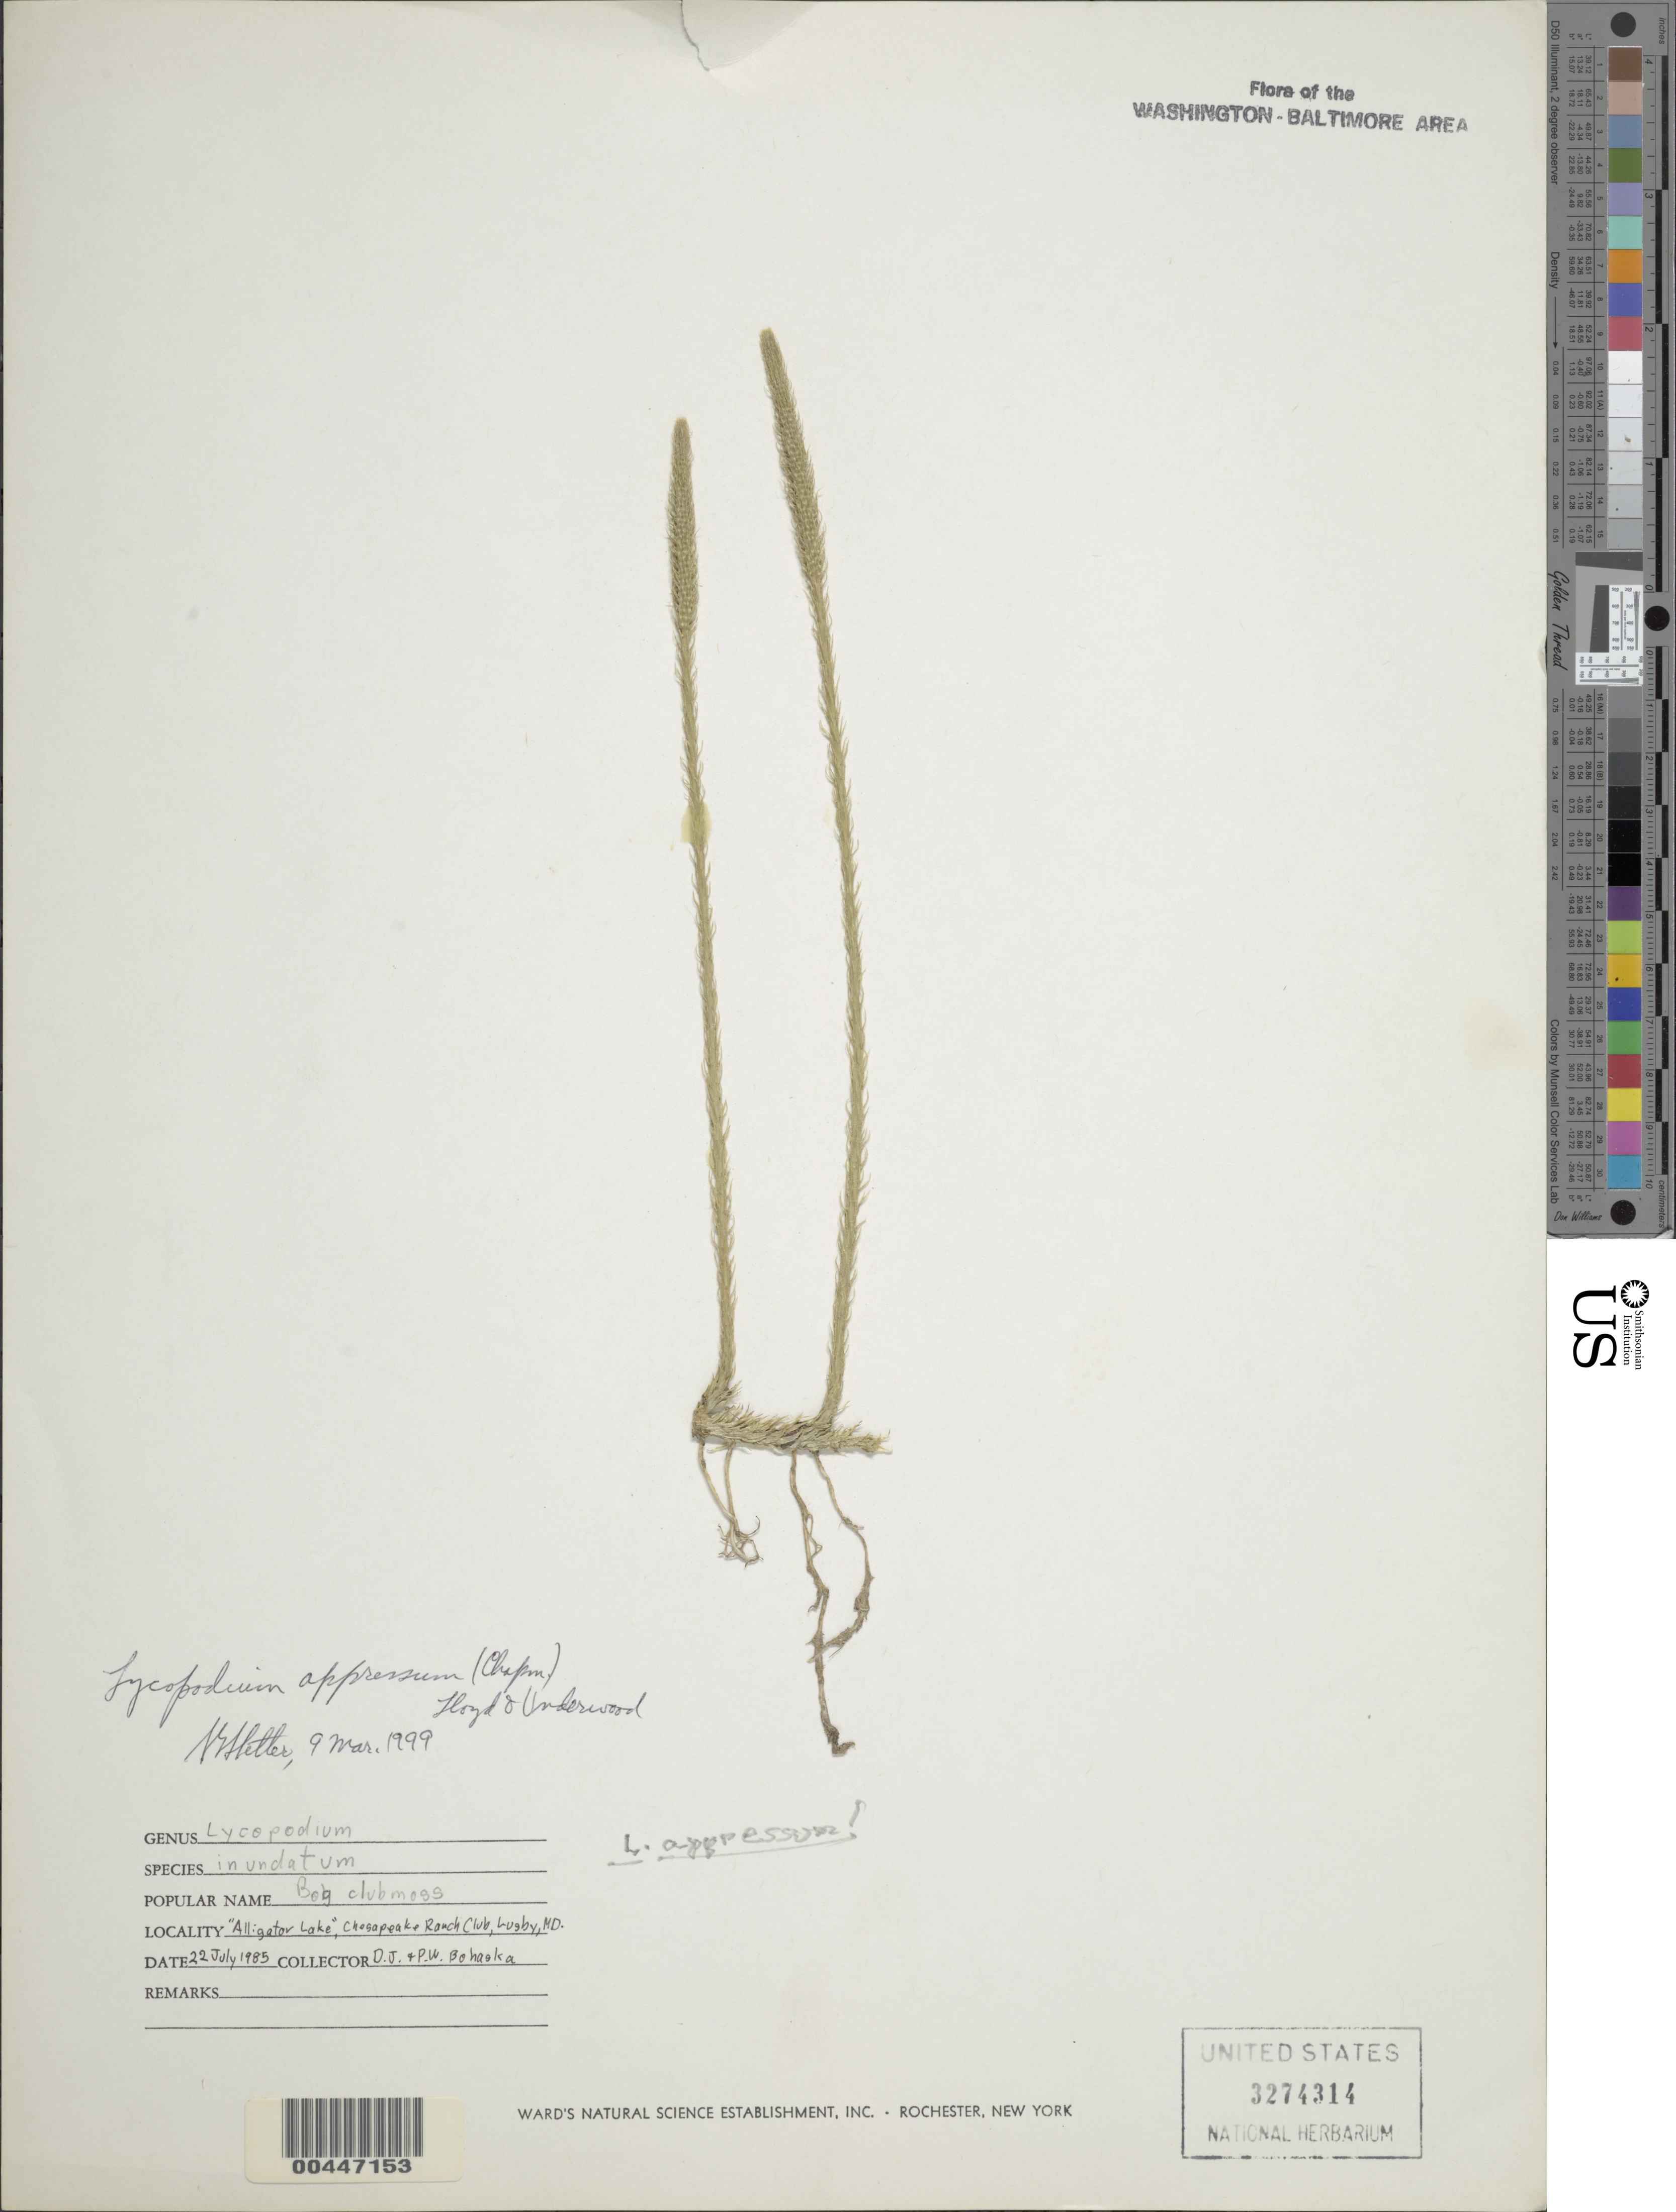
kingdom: Plantae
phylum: Tracheophyta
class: Lycopodiopsida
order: Lycopodiales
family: Lycopodiaceae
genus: Lycopodiella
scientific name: Lycopodiella appressa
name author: (Chapm.) Cranfill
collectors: D. Bohaska & P. Bohaska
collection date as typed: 22 Jul 1985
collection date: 1985-07-22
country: United States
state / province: Maryland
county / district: Calvert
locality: Alligator Lake, Chesapeake Ranch Club, Lugby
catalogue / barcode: US 3274314